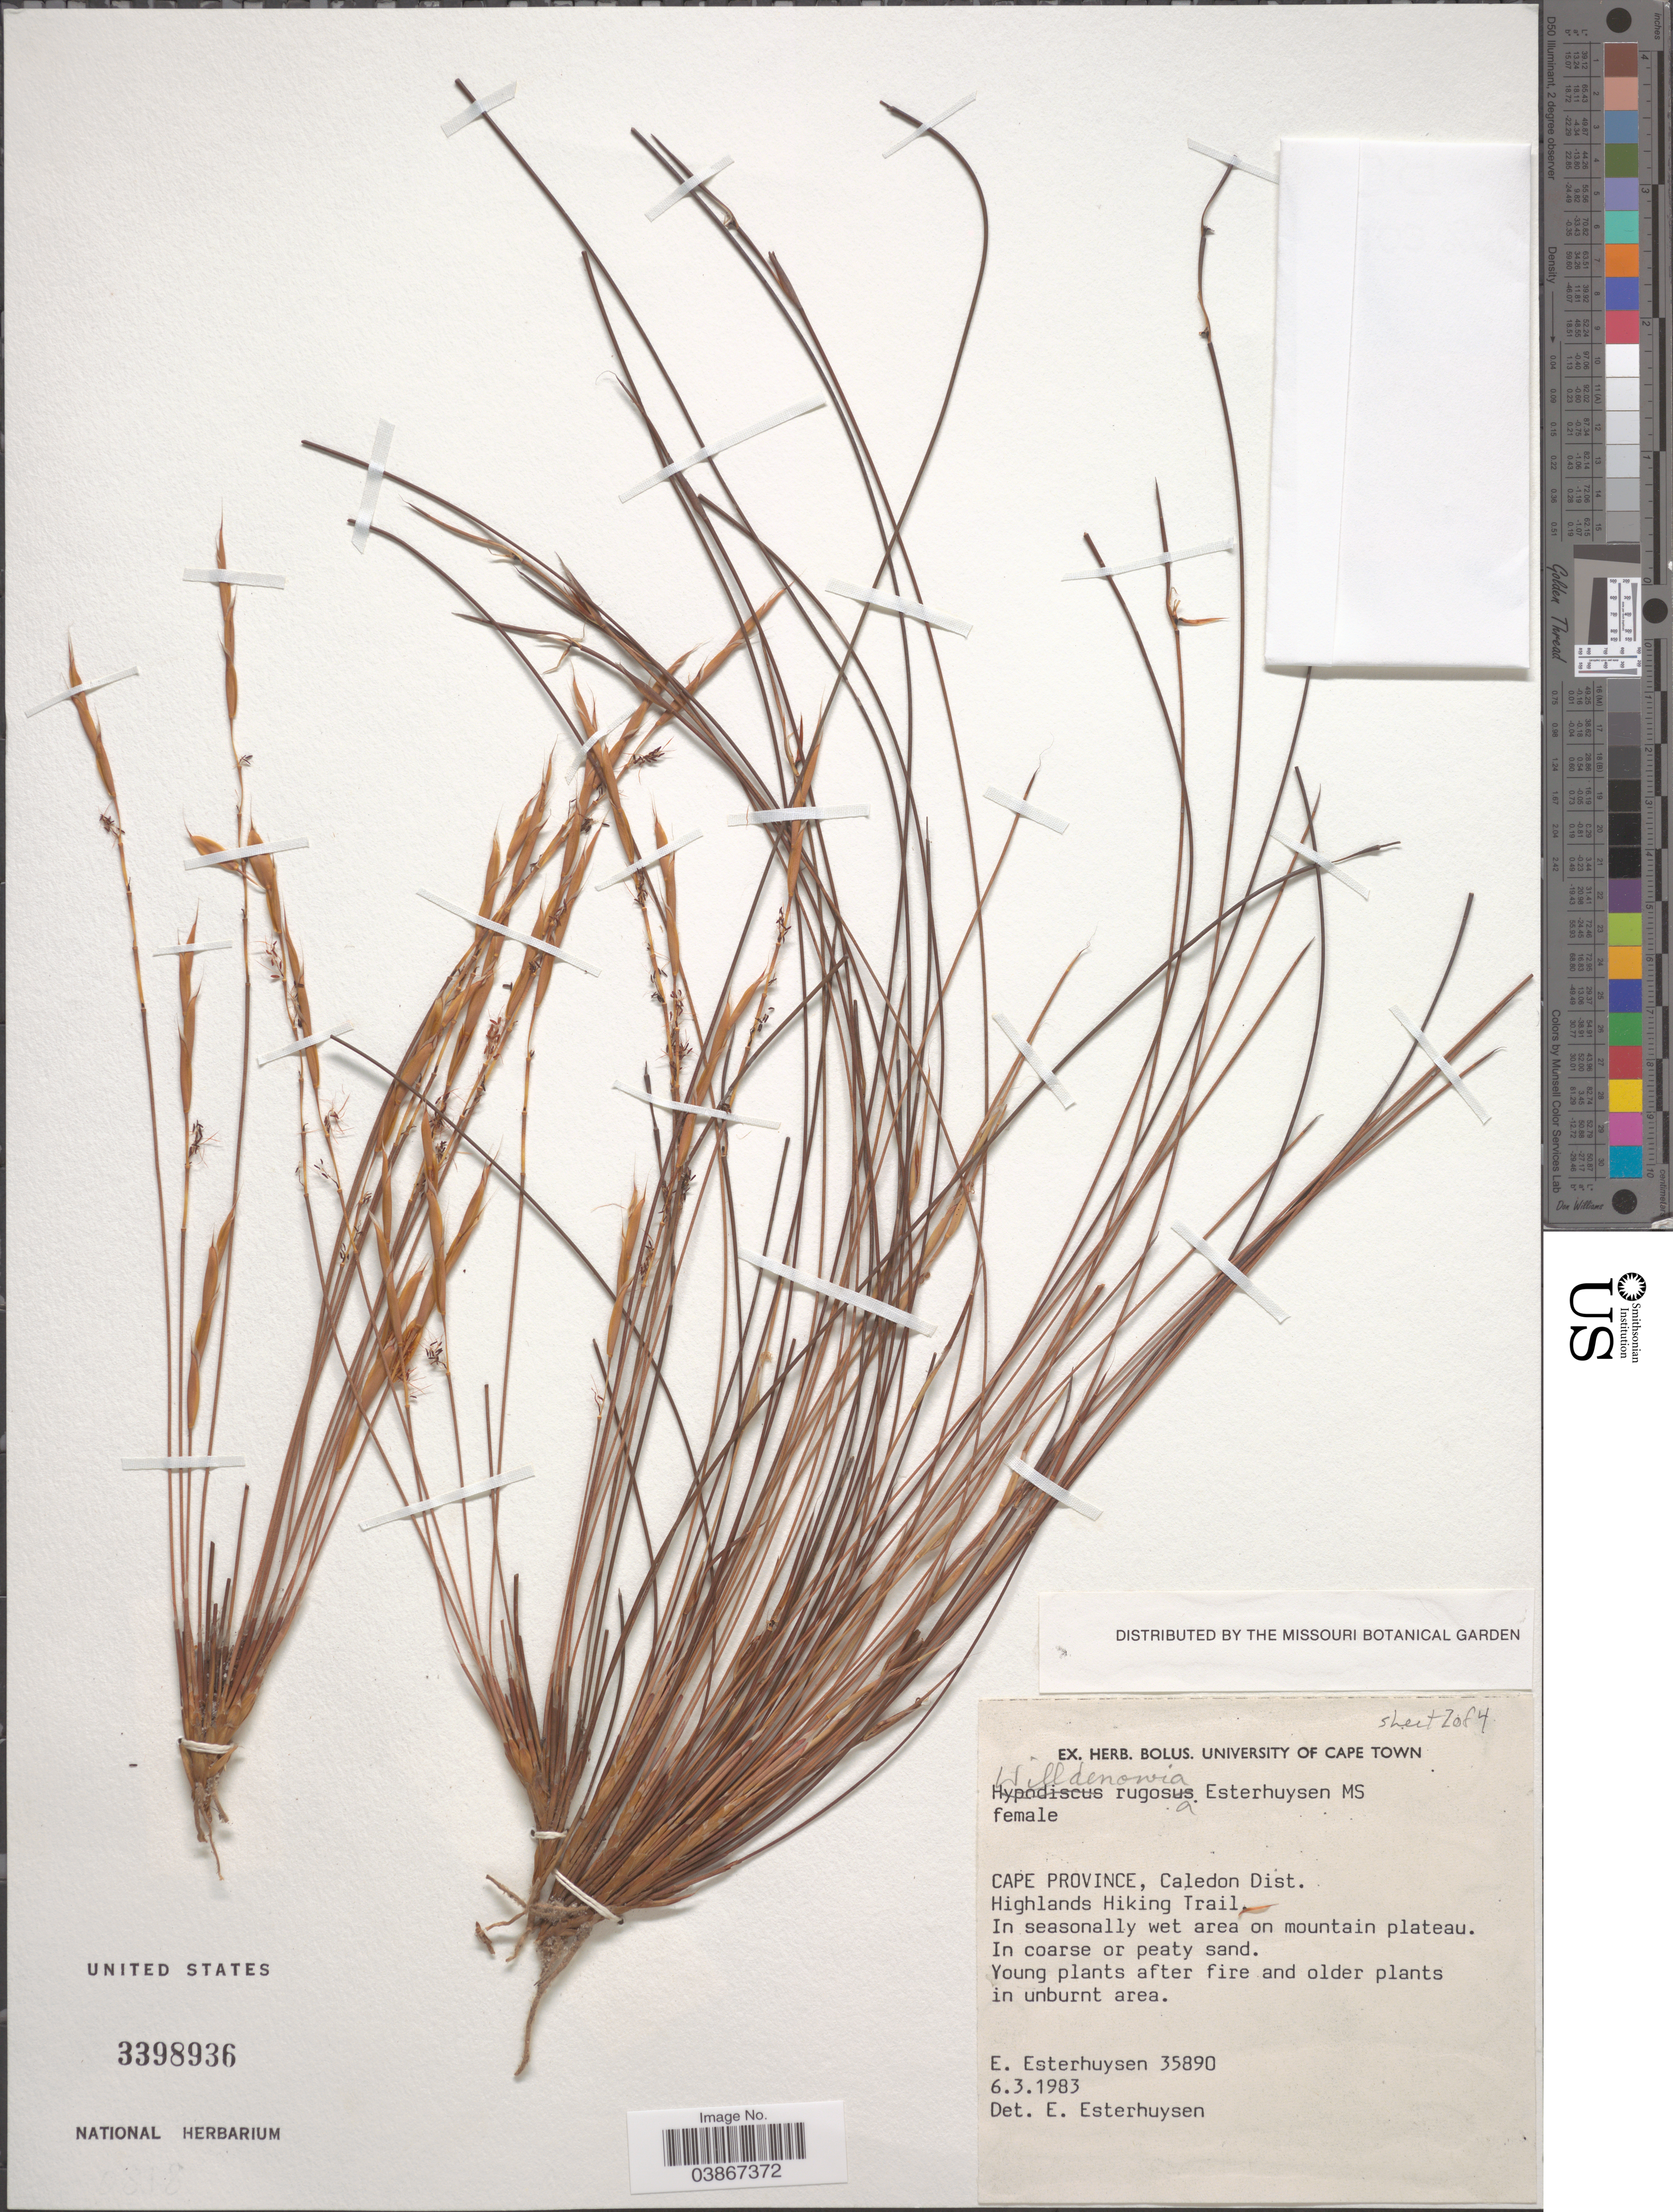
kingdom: Plantae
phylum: Tracheophyta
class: Liliopsida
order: Poales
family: Restionaceae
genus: Willdenowia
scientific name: Willdenowia rugosa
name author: Esterh.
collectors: E. E. Esterhuysen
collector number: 35890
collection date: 1983-03-06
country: South Africa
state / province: Western Cape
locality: Caledon Dist. Highlands Hiking Trail.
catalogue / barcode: US 3398936